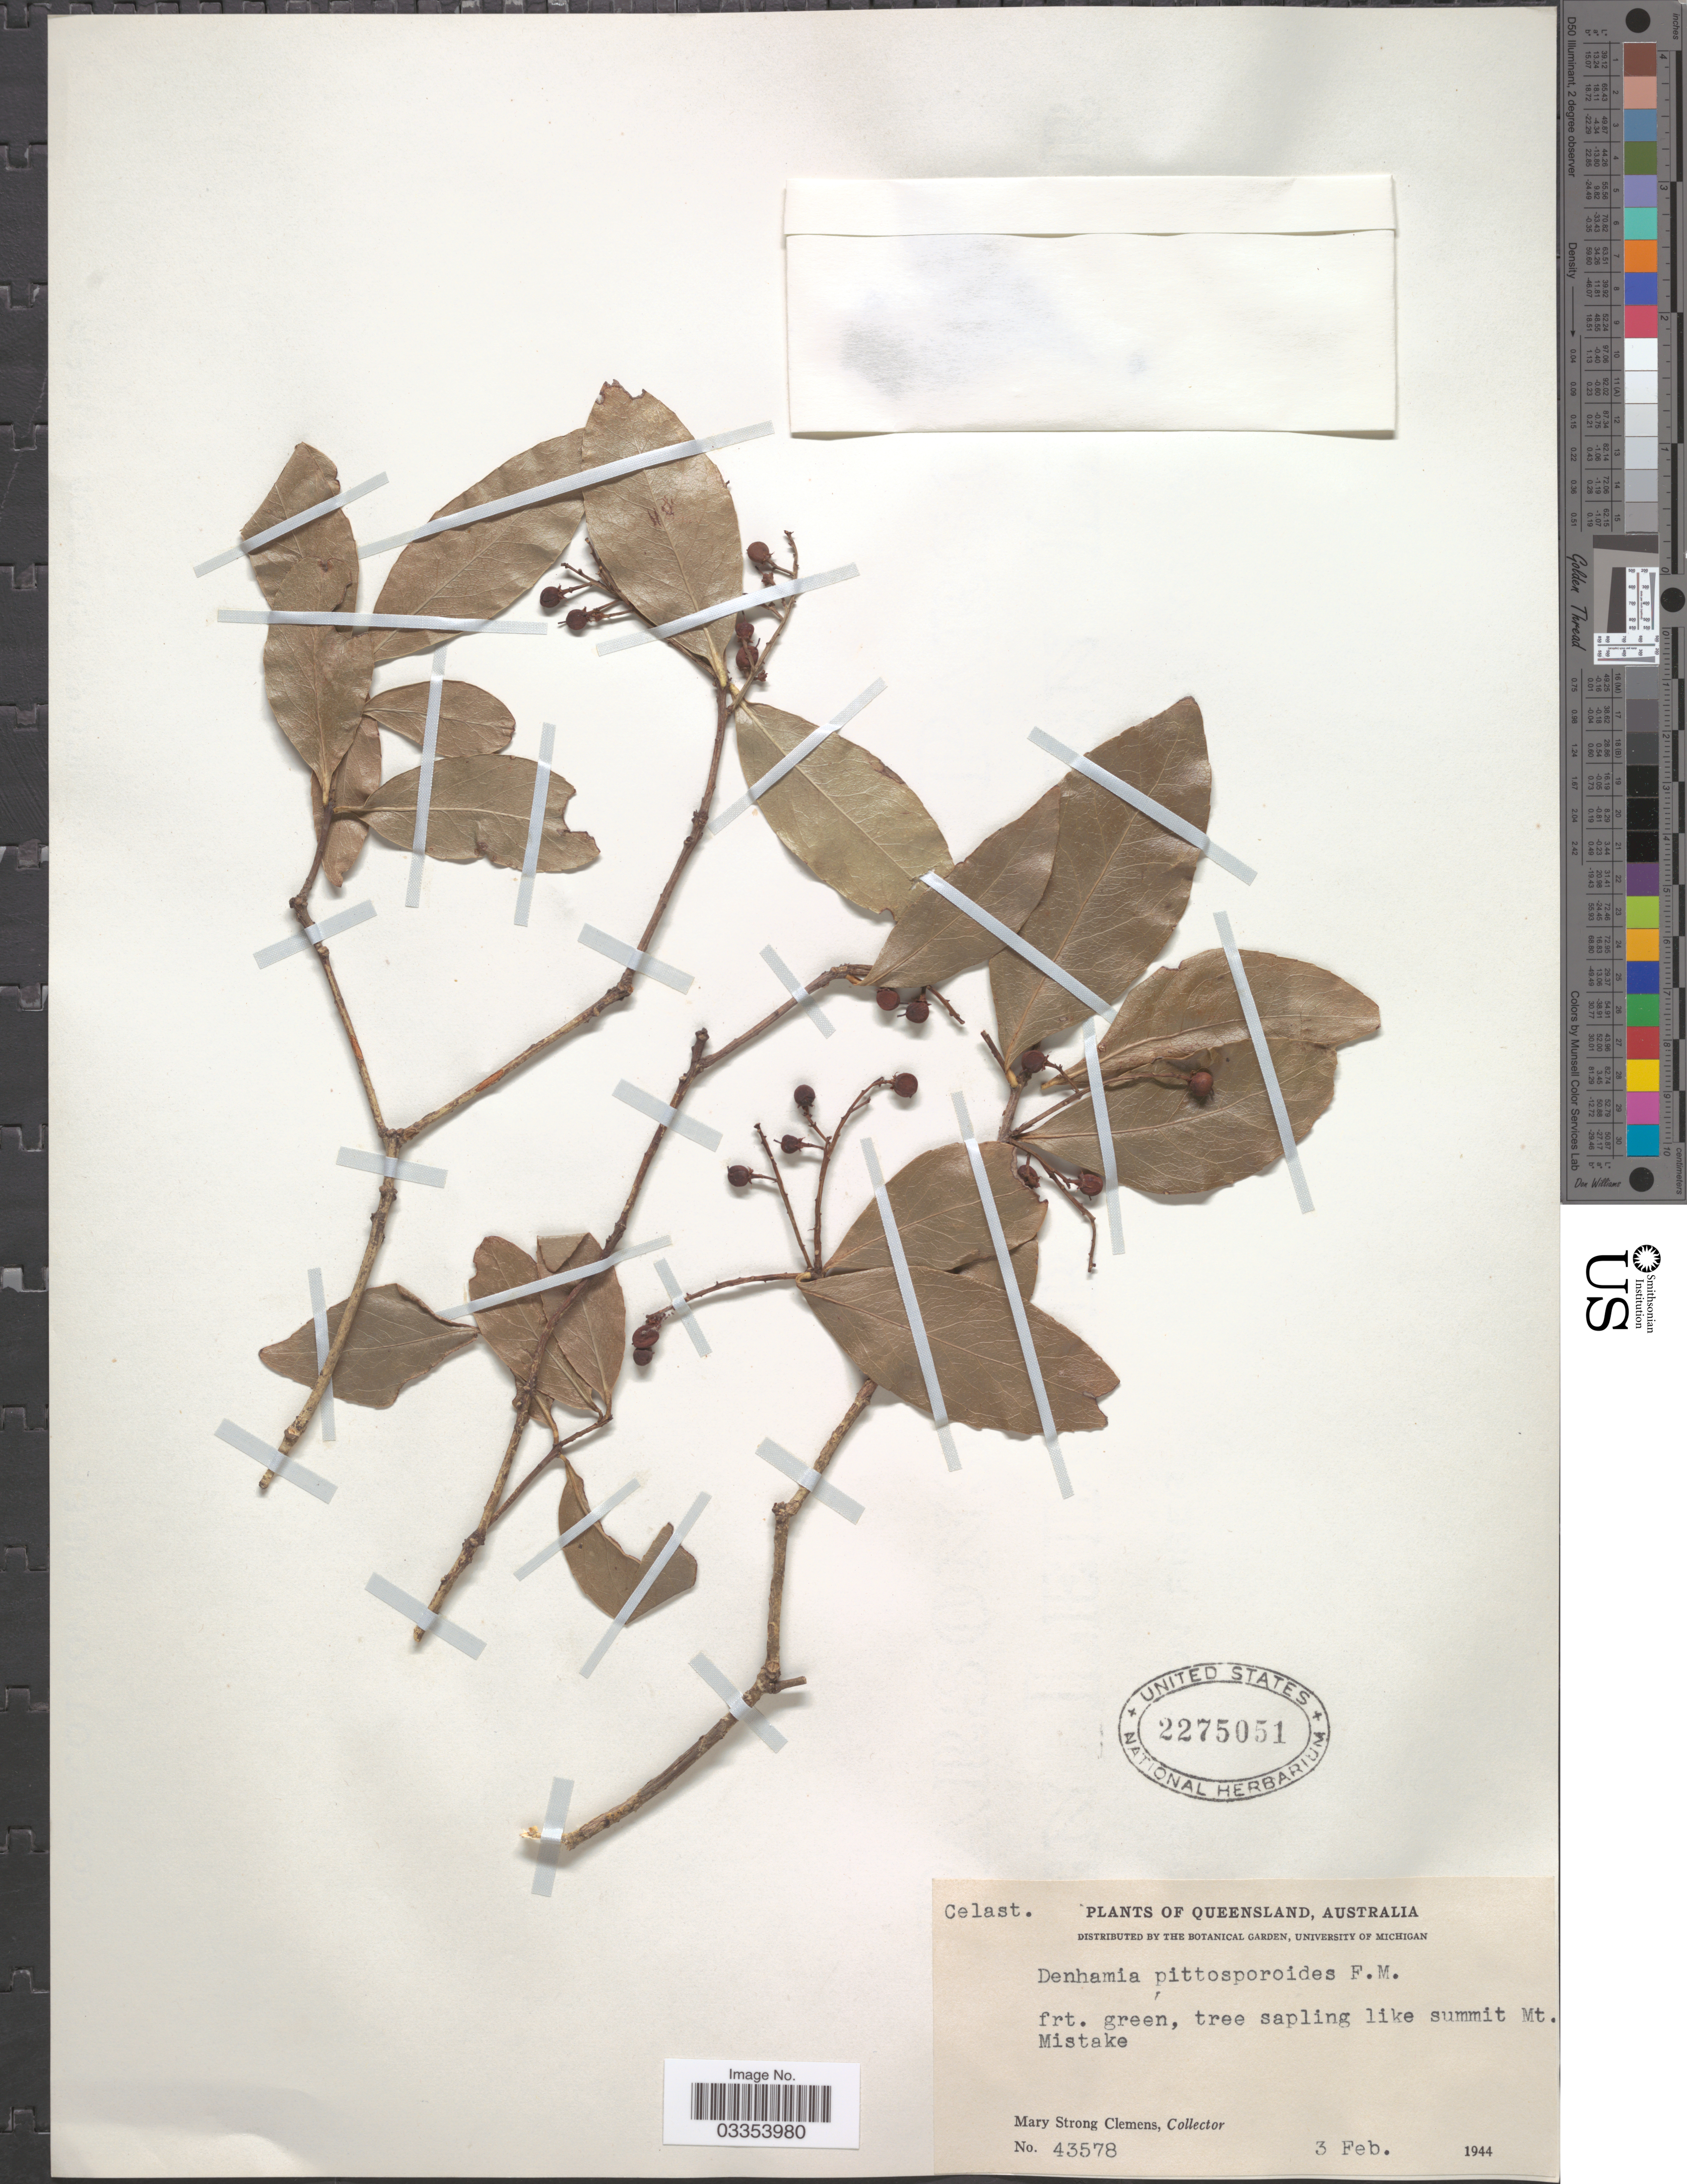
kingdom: Plantae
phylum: Tracheophyta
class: Magnoliopsida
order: Celastrales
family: Celastraceae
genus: Denhamia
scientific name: Denhamia pittosporoides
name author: F. Muell.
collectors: M. S. Clemens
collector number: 43578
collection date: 1944-02-03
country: Australia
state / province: Queensland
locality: Tree sapling like summit Mt. Mistake.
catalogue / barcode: US 2275051